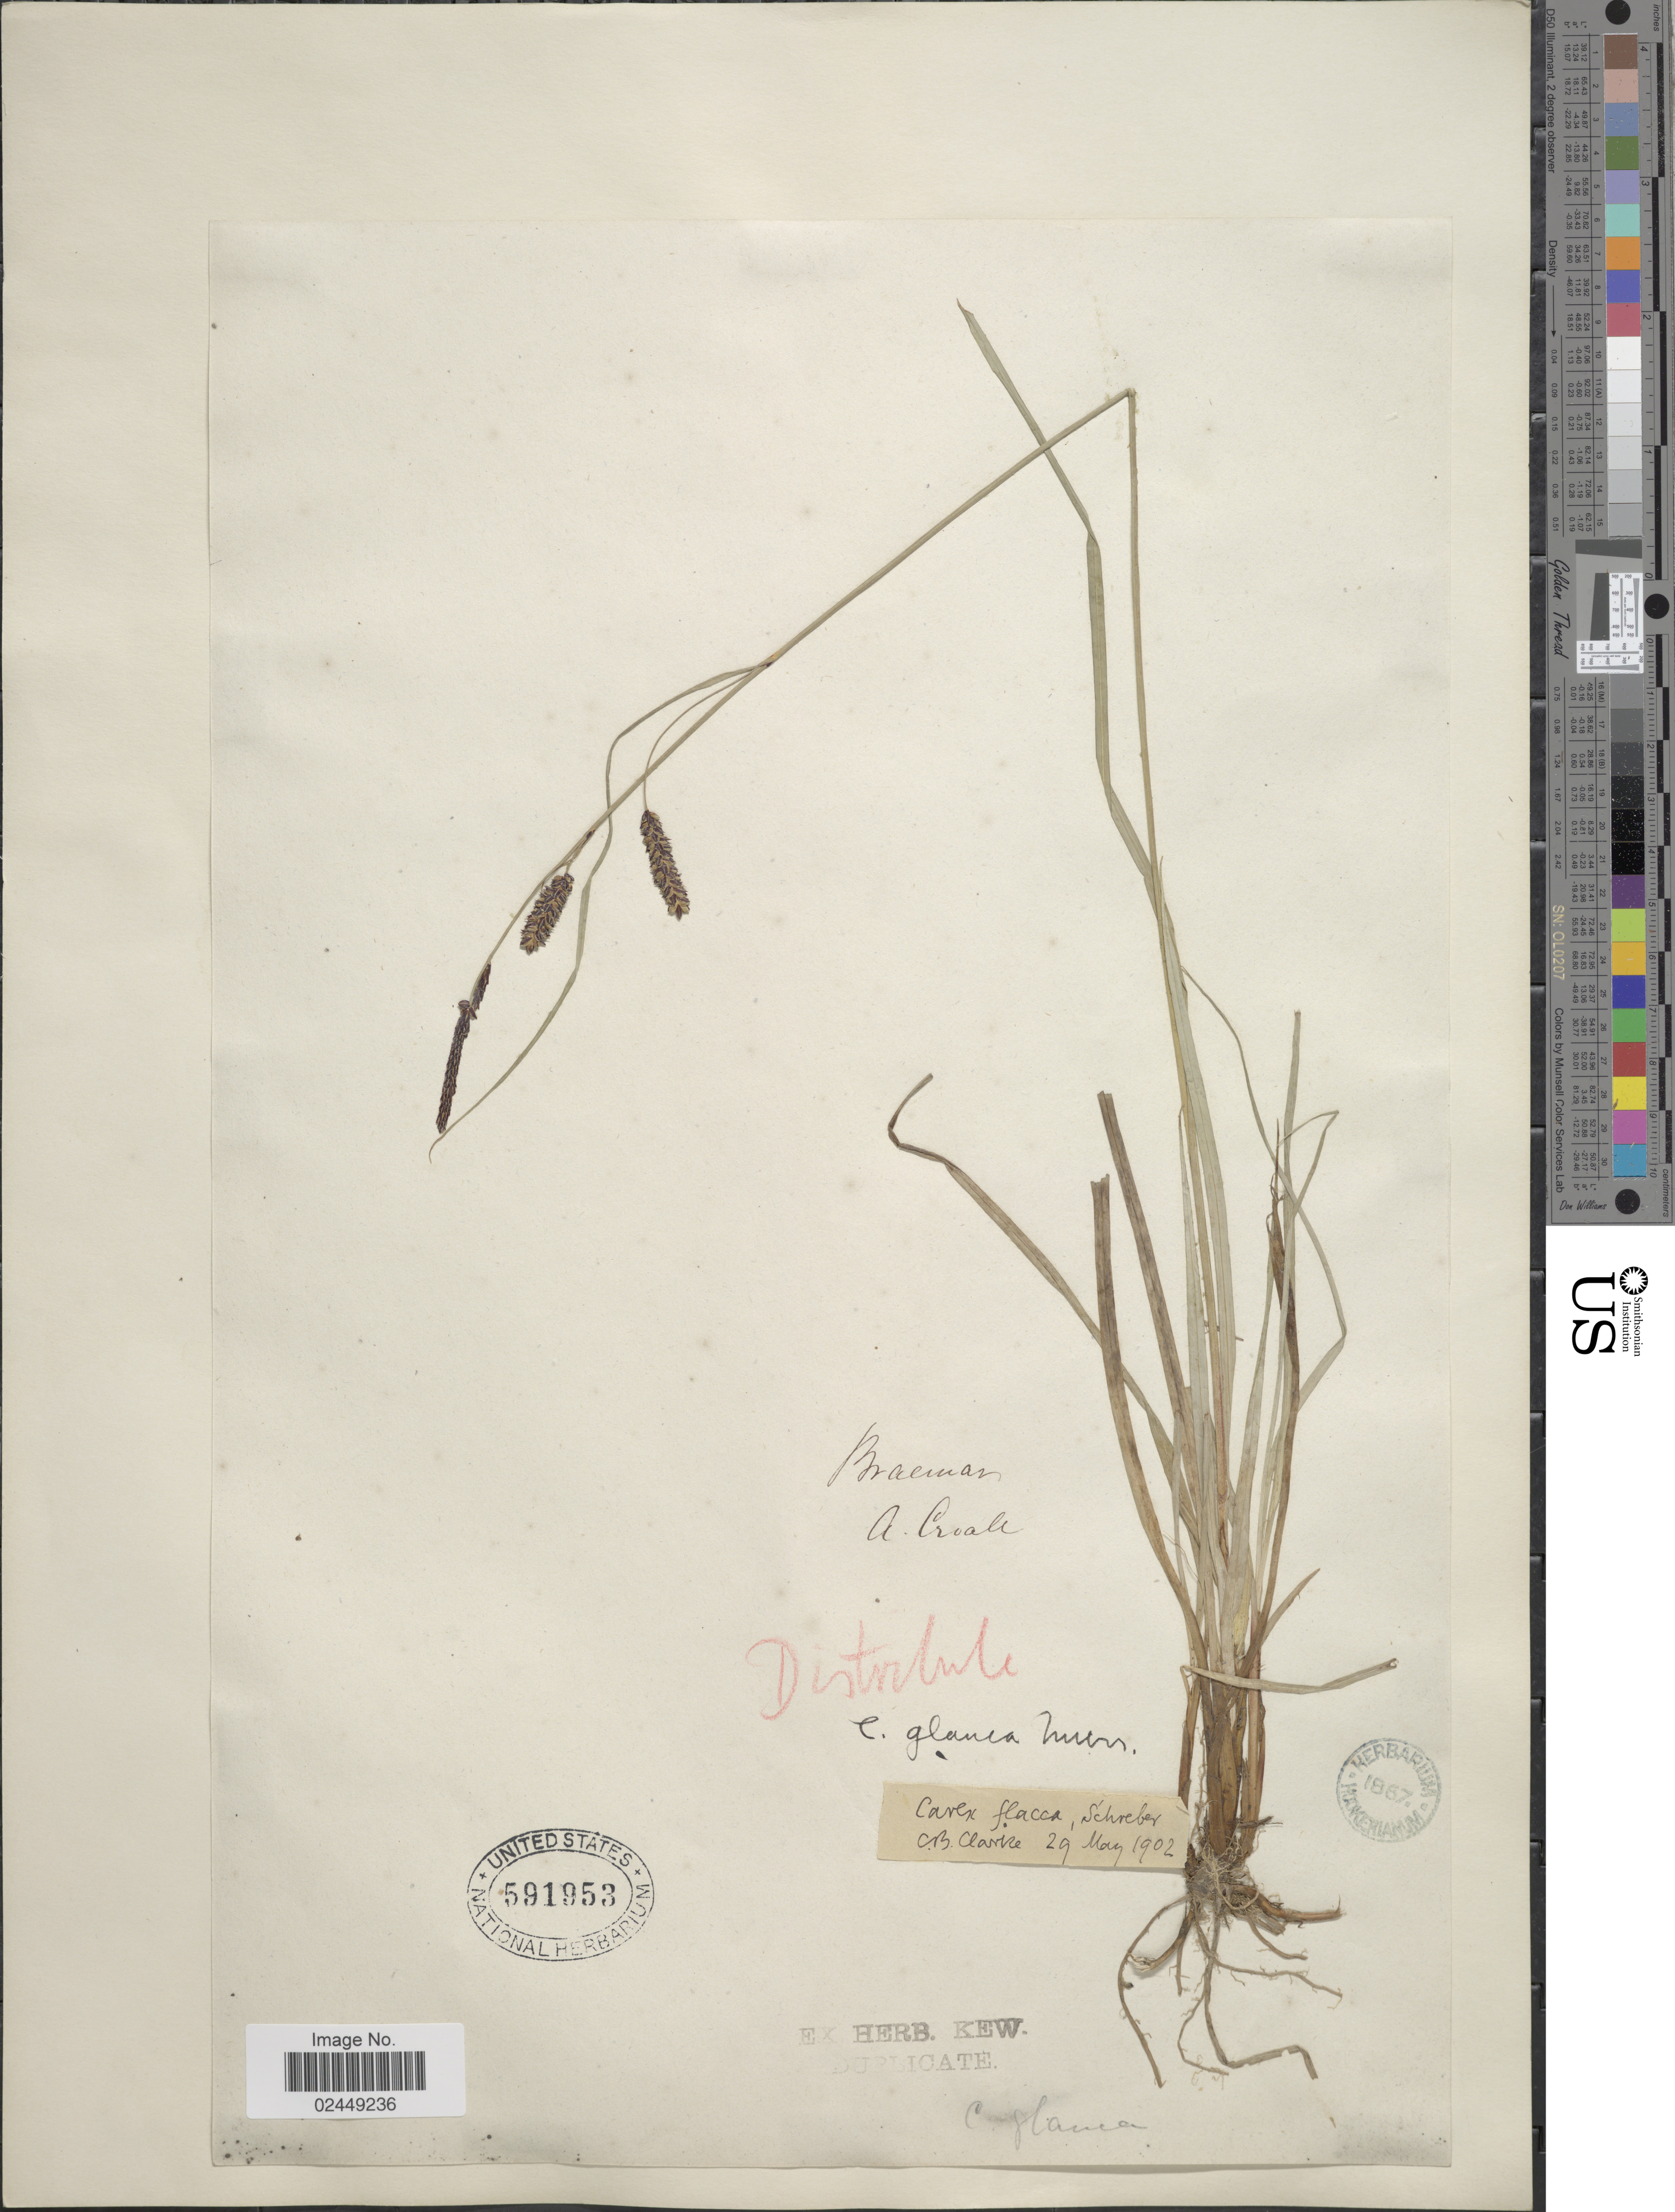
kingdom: Plantae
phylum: Tracheophyta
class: Liliopsida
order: Poales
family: Cyperaceae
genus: Carex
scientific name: Carex flacca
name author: Schreb.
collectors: A. Croall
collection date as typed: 29 May 1902 appears to be date of determination by C.B. Clarke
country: United Kingdom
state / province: Scotland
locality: Braemar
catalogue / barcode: US 591953